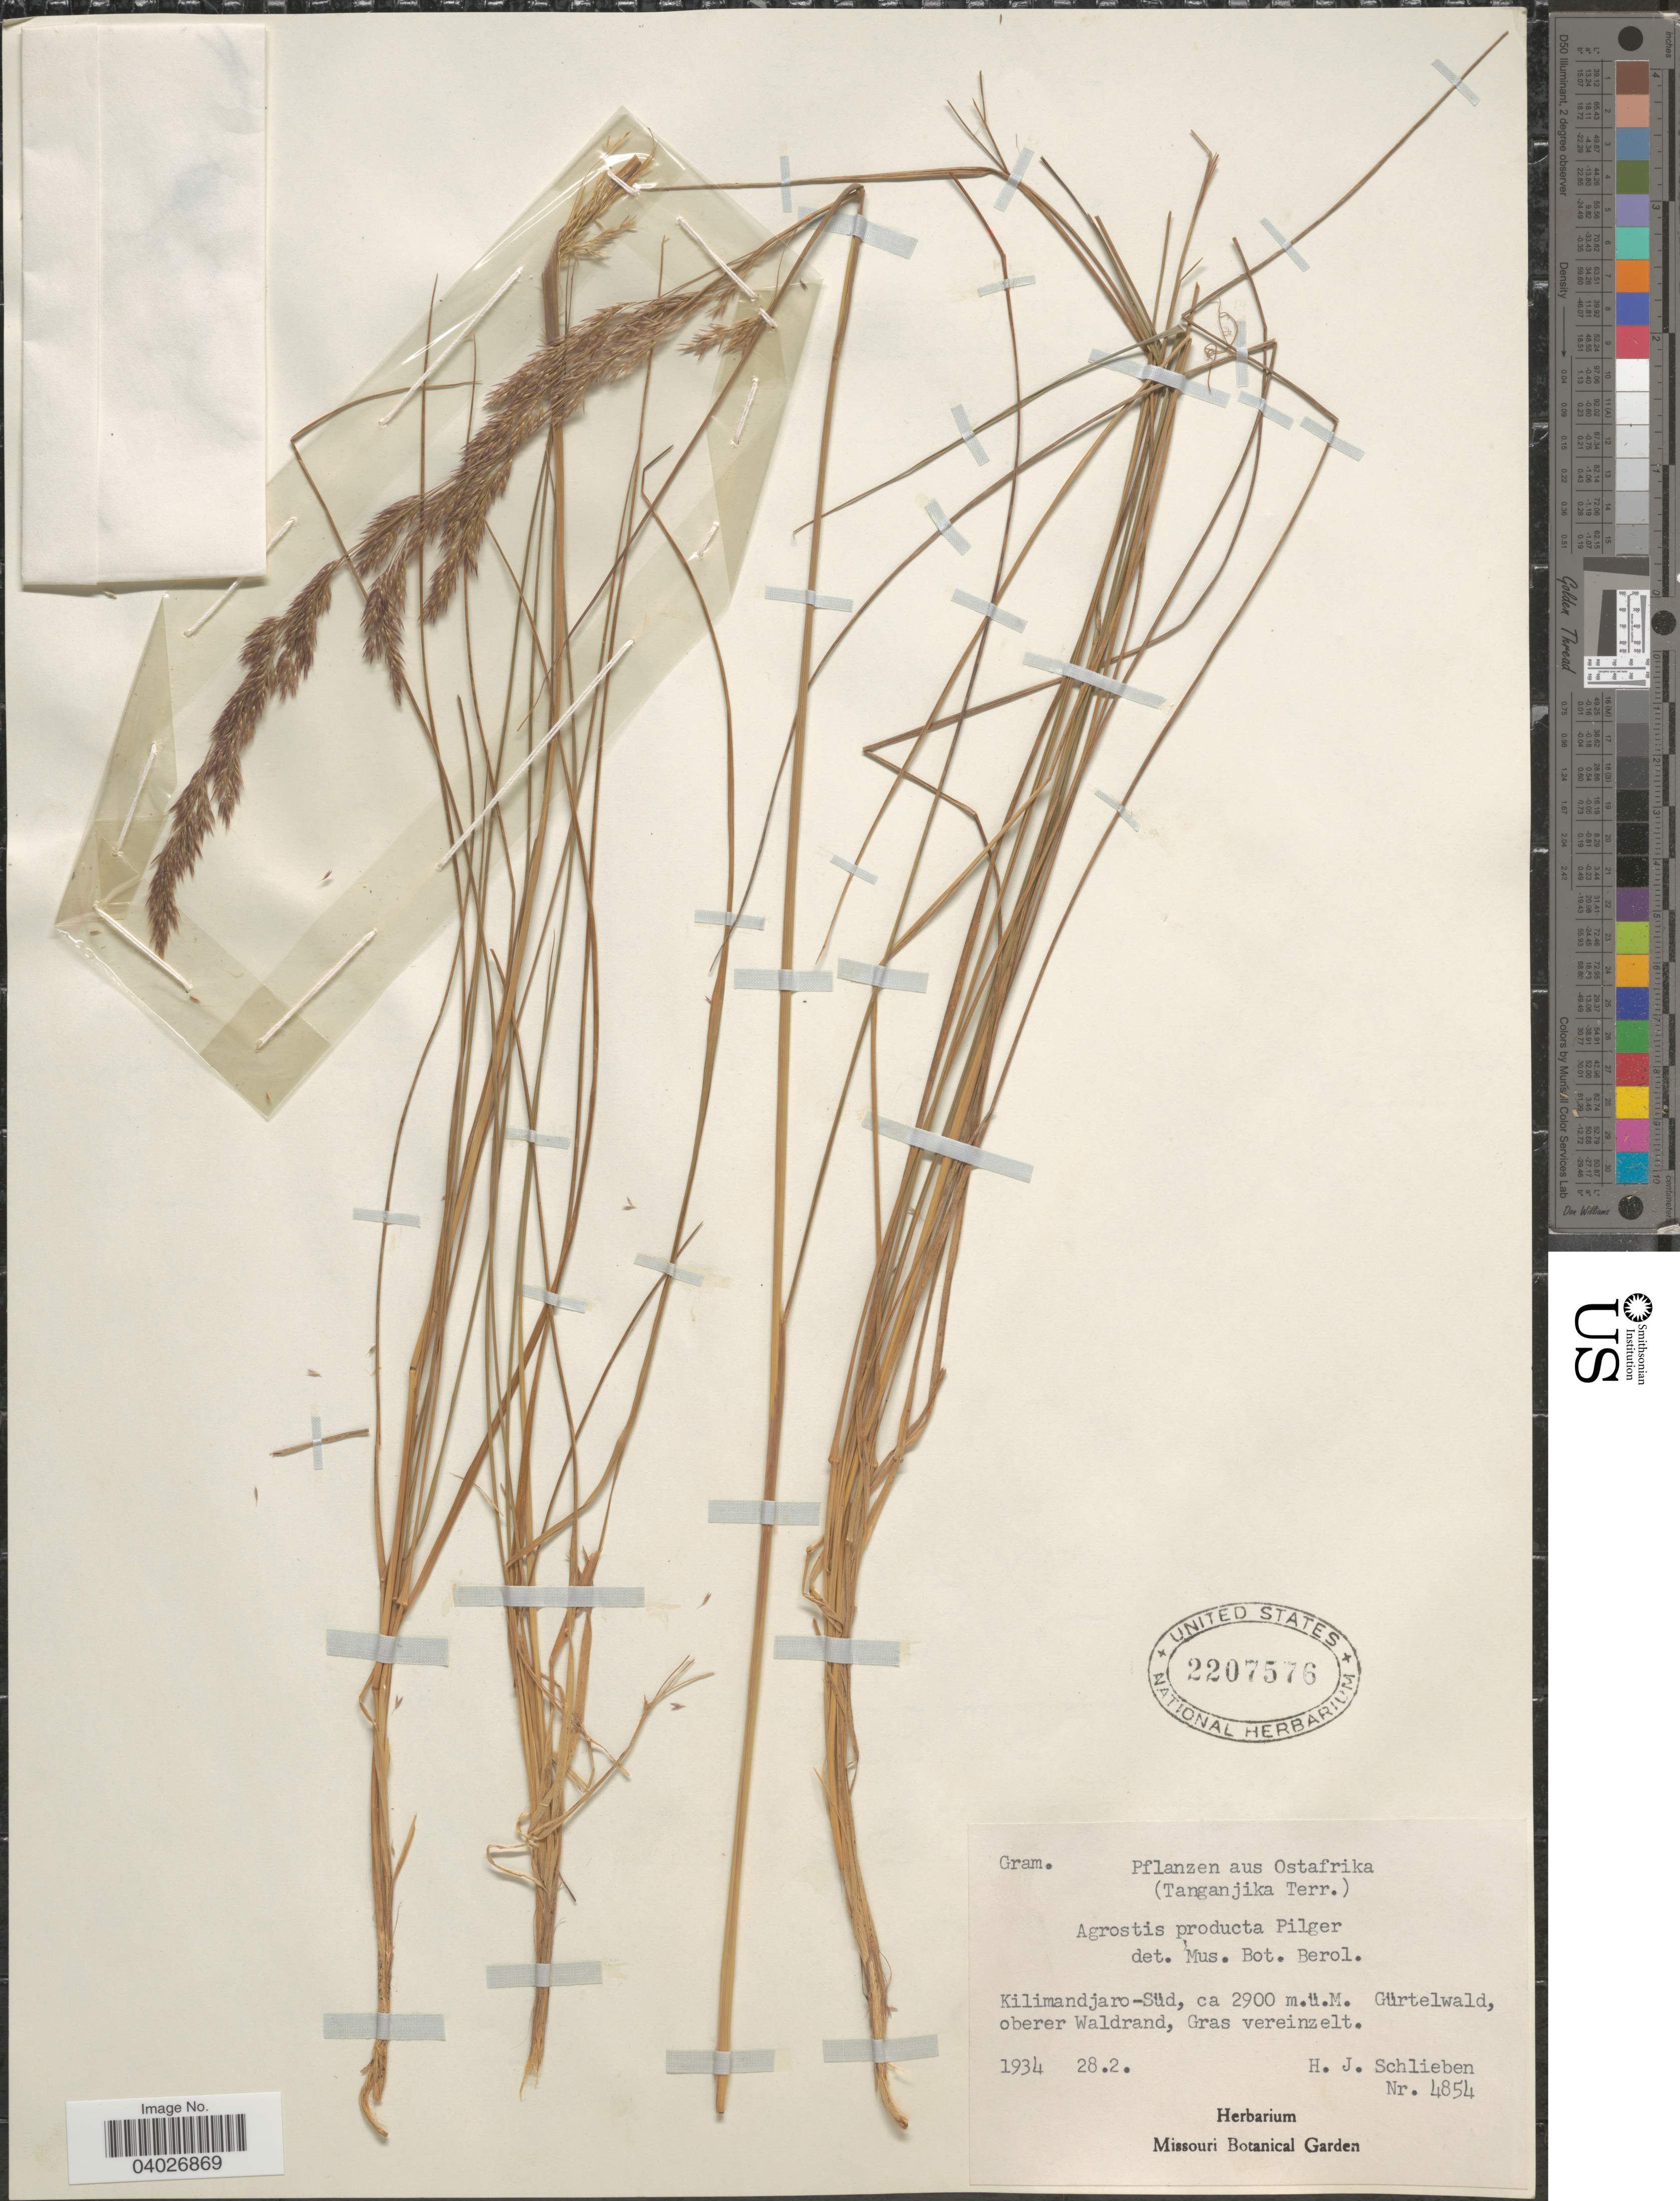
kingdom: Plantae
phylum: Tracheophyta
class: Liliopsida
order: Poales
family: Poaceae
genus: Agrostis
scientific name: Agrostis producta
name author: Pilg.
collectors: H. J. Schlieben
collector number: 4854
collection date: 1934-02-28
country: Tanzania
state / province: Kilimanjaro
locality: Ostafrika (Tanganjika Terr.). Kilimandjaro-Süd.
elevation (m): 2900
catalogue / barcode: US 2207576